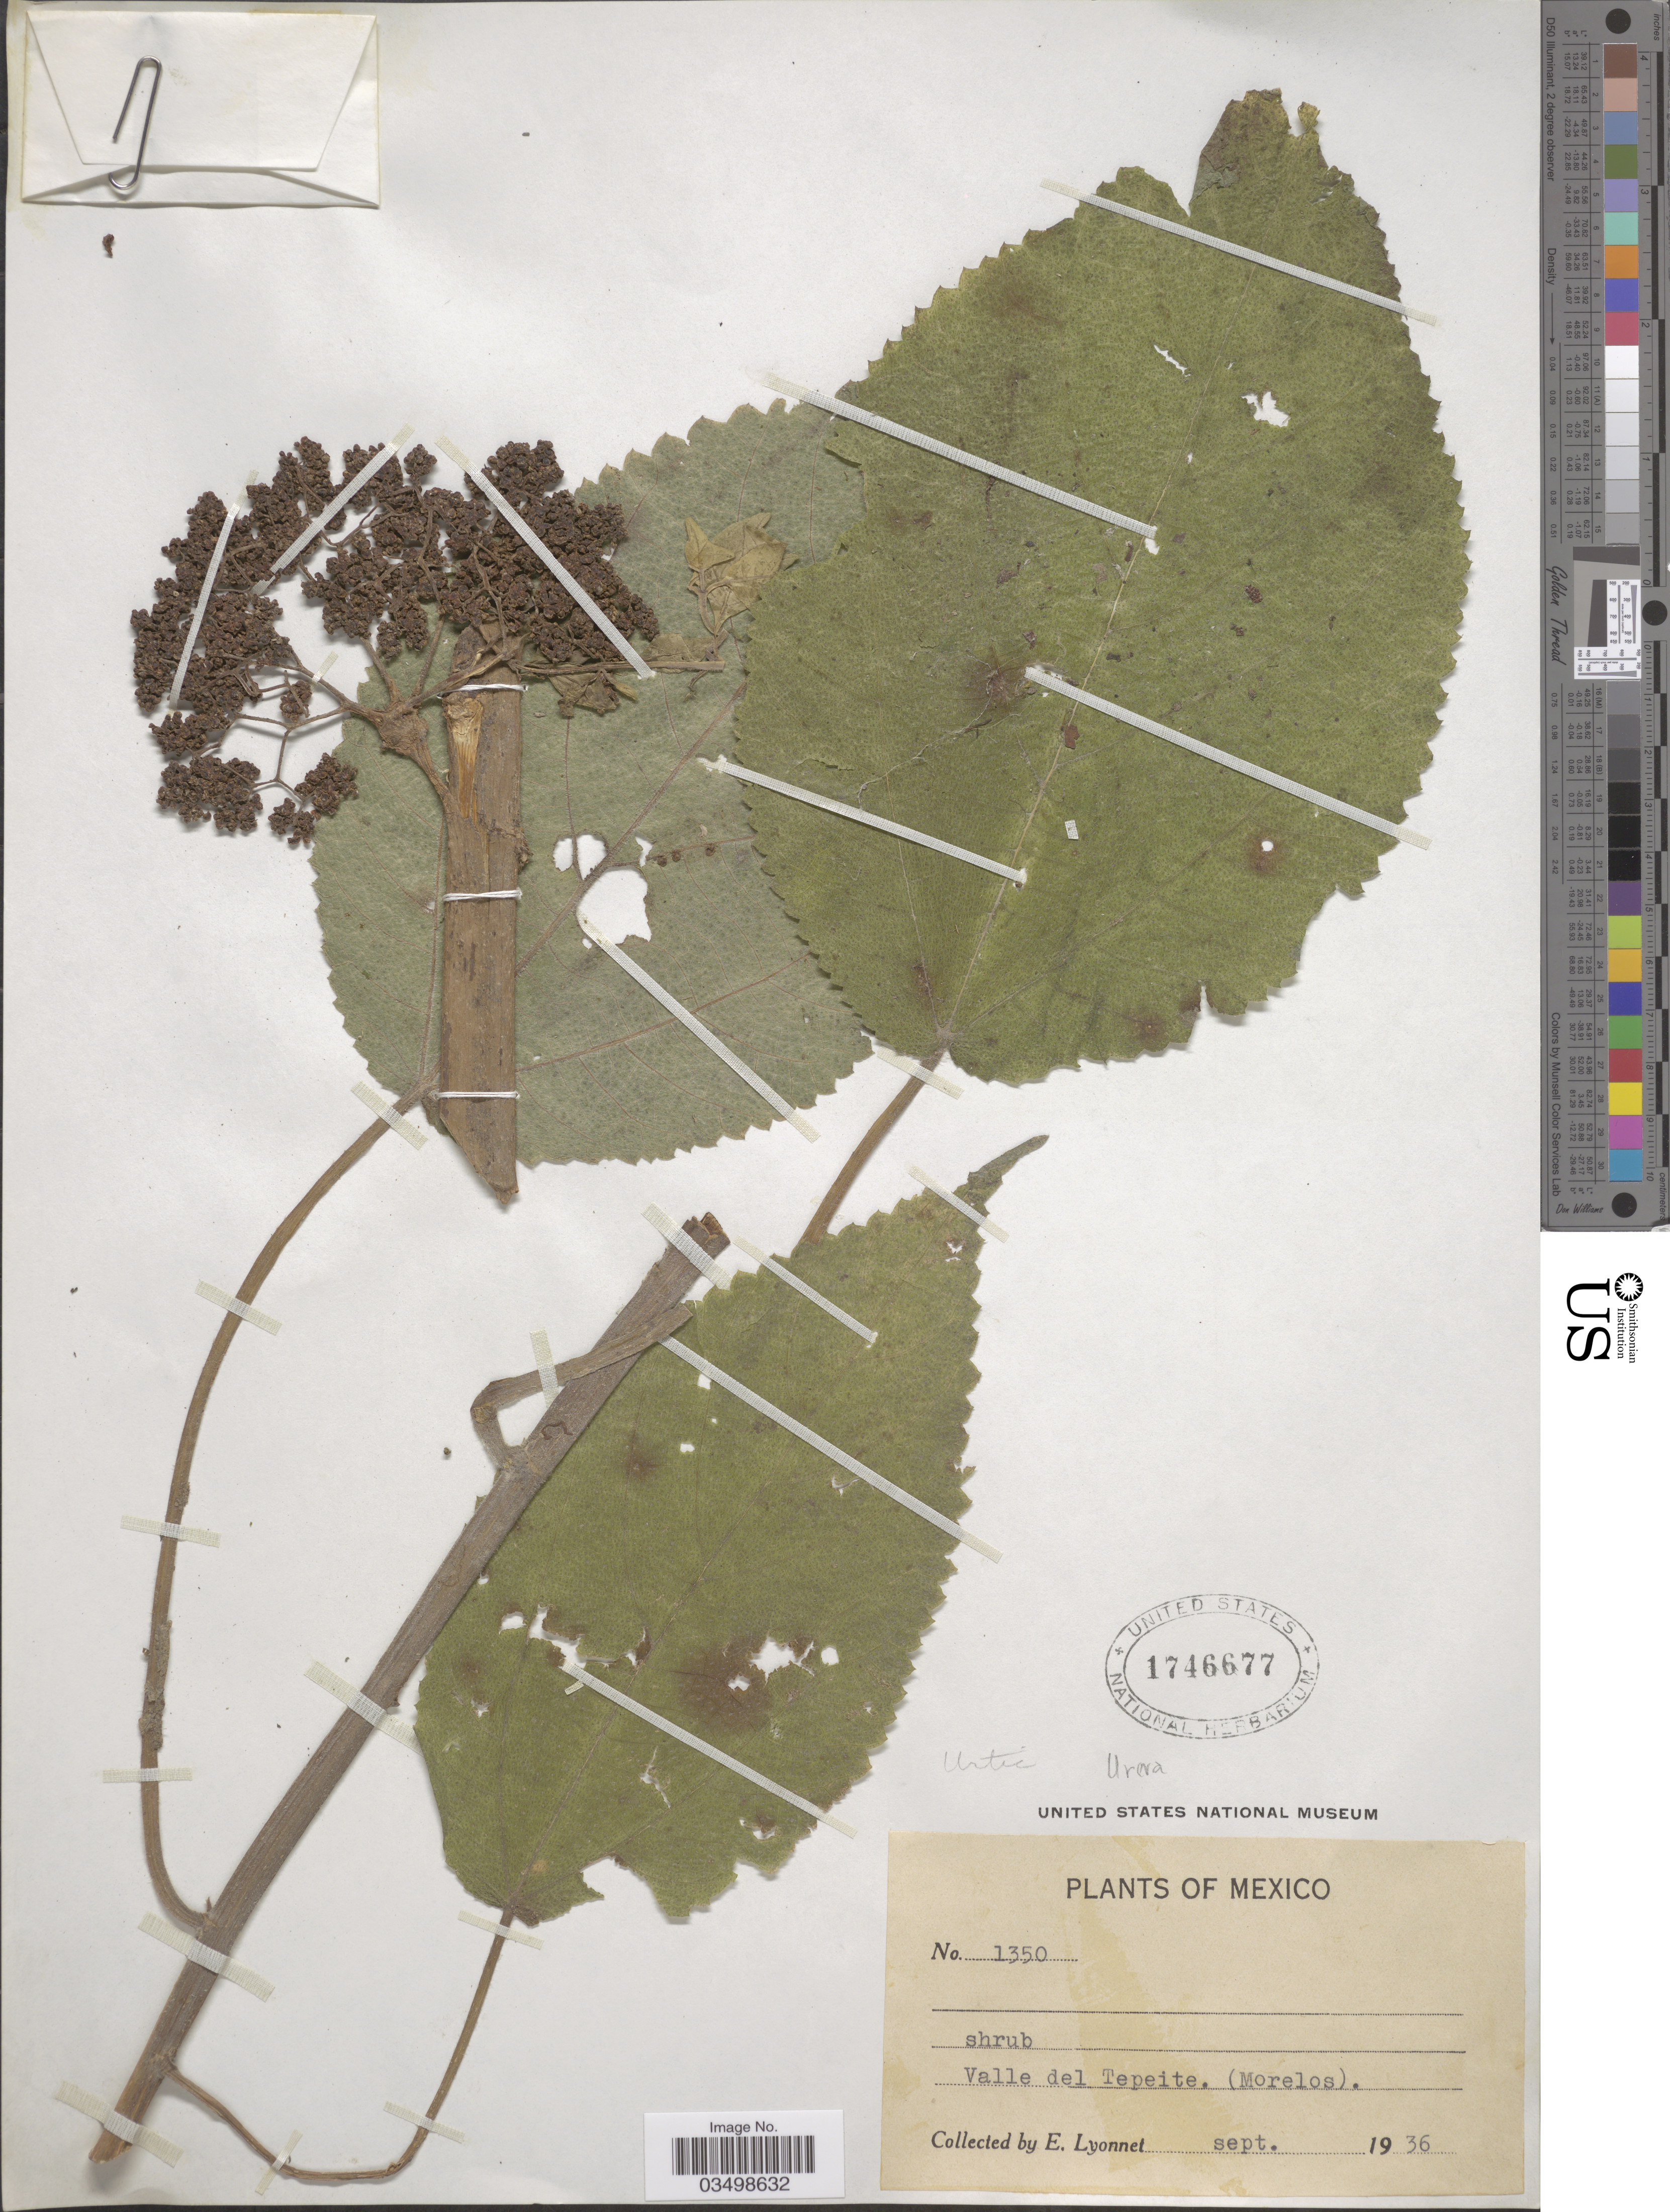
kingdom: Plantae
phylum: Tracheophyta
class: Magnoliopsida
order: Rosales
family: Urticaceae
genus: Urera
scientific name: Urera sp.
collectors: E. Lyonnet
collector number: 1350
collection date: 1936-09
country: Mexico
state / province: Morelos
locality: Valle del Tepeite.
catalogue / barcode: US 1746677